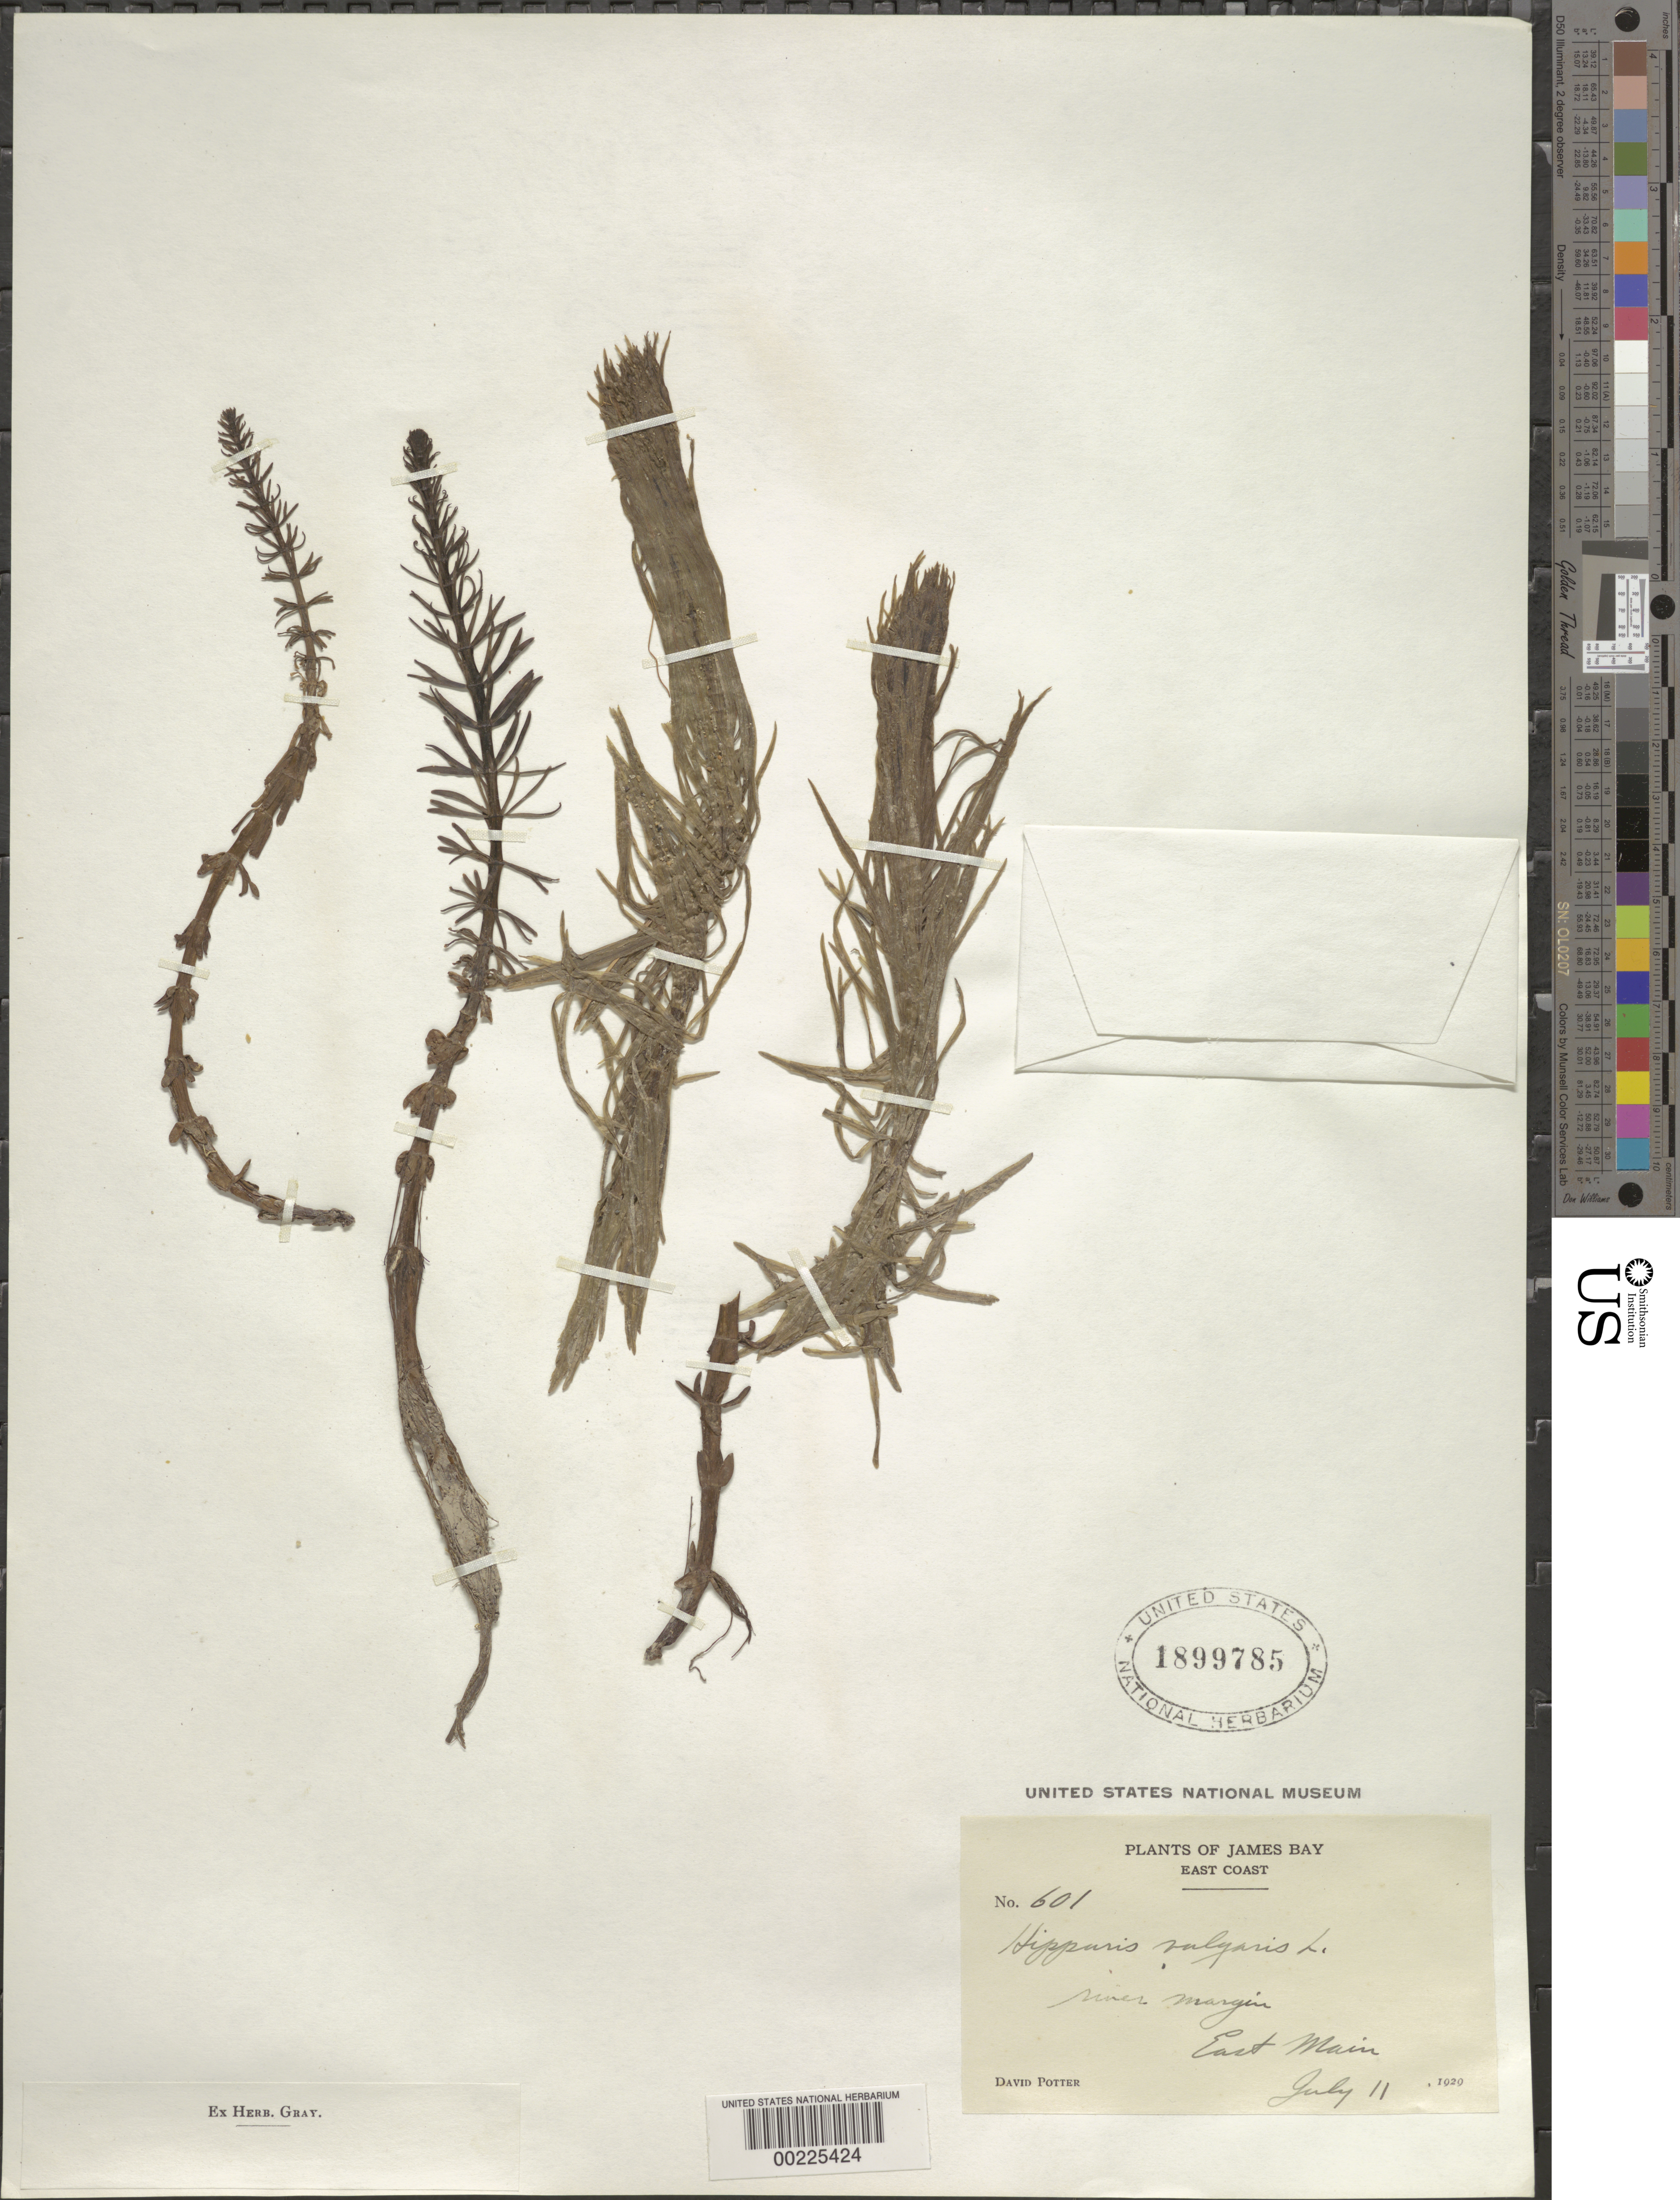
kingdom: Plantae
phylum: Tracheophyta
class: Magnoliopsida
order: Lamiales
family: Plantaginaceae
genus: Hippuris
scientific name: Hippuris vulgaris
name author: L.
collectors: D. Potter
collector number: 601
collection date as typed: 11 Jul 1929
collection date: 1929-07-11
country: Canada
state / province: Quebec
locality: James bay, e coast, eastmain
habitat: River margin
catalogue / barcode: US 1899785